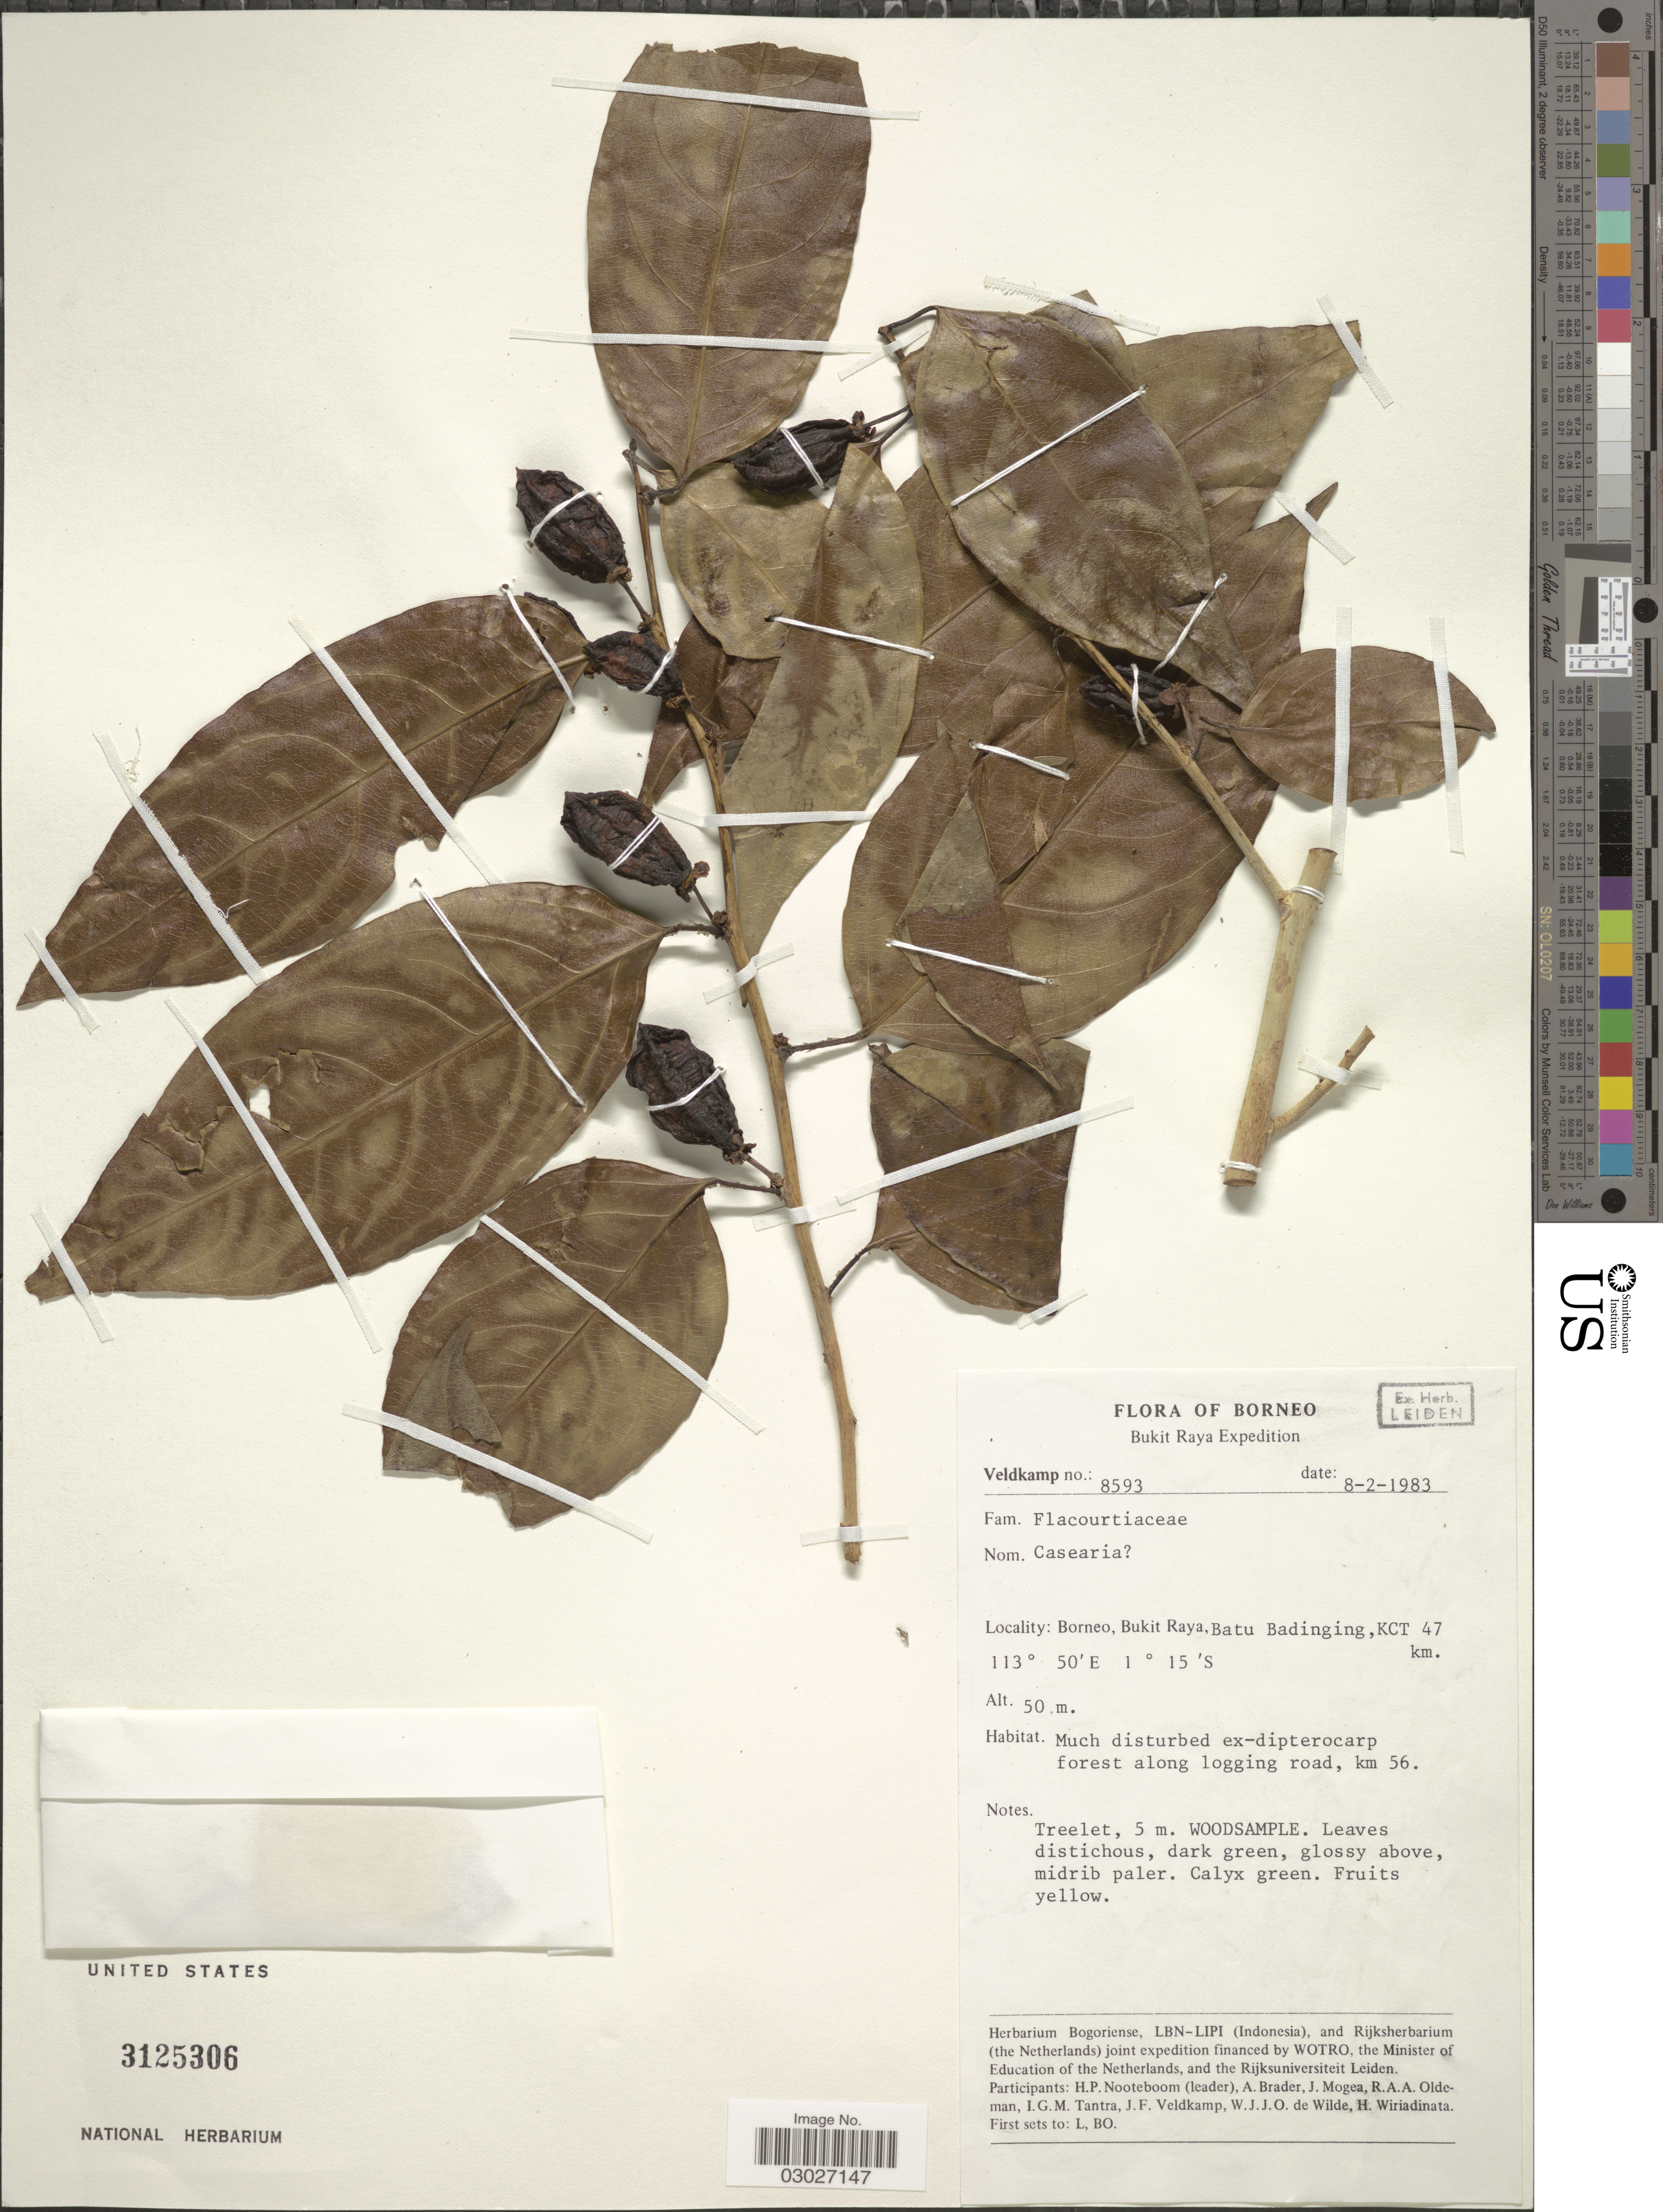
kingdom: Plantae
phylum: Tracheophyta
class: Magnoliopsida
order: Malpighiales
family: Salicaceae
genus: Casearia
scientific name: Casearia sp.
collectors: H. P. Nooteboom, A. Brader, J. Mogea, R. Oldeman & et al.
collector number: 8593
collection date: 1983-02-08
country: Indonesia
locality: Borneo, Bukit Raya, Batu Badinging, KCT 47 km. Along logging road, km 56.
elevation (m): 50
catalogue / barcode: US 3125306